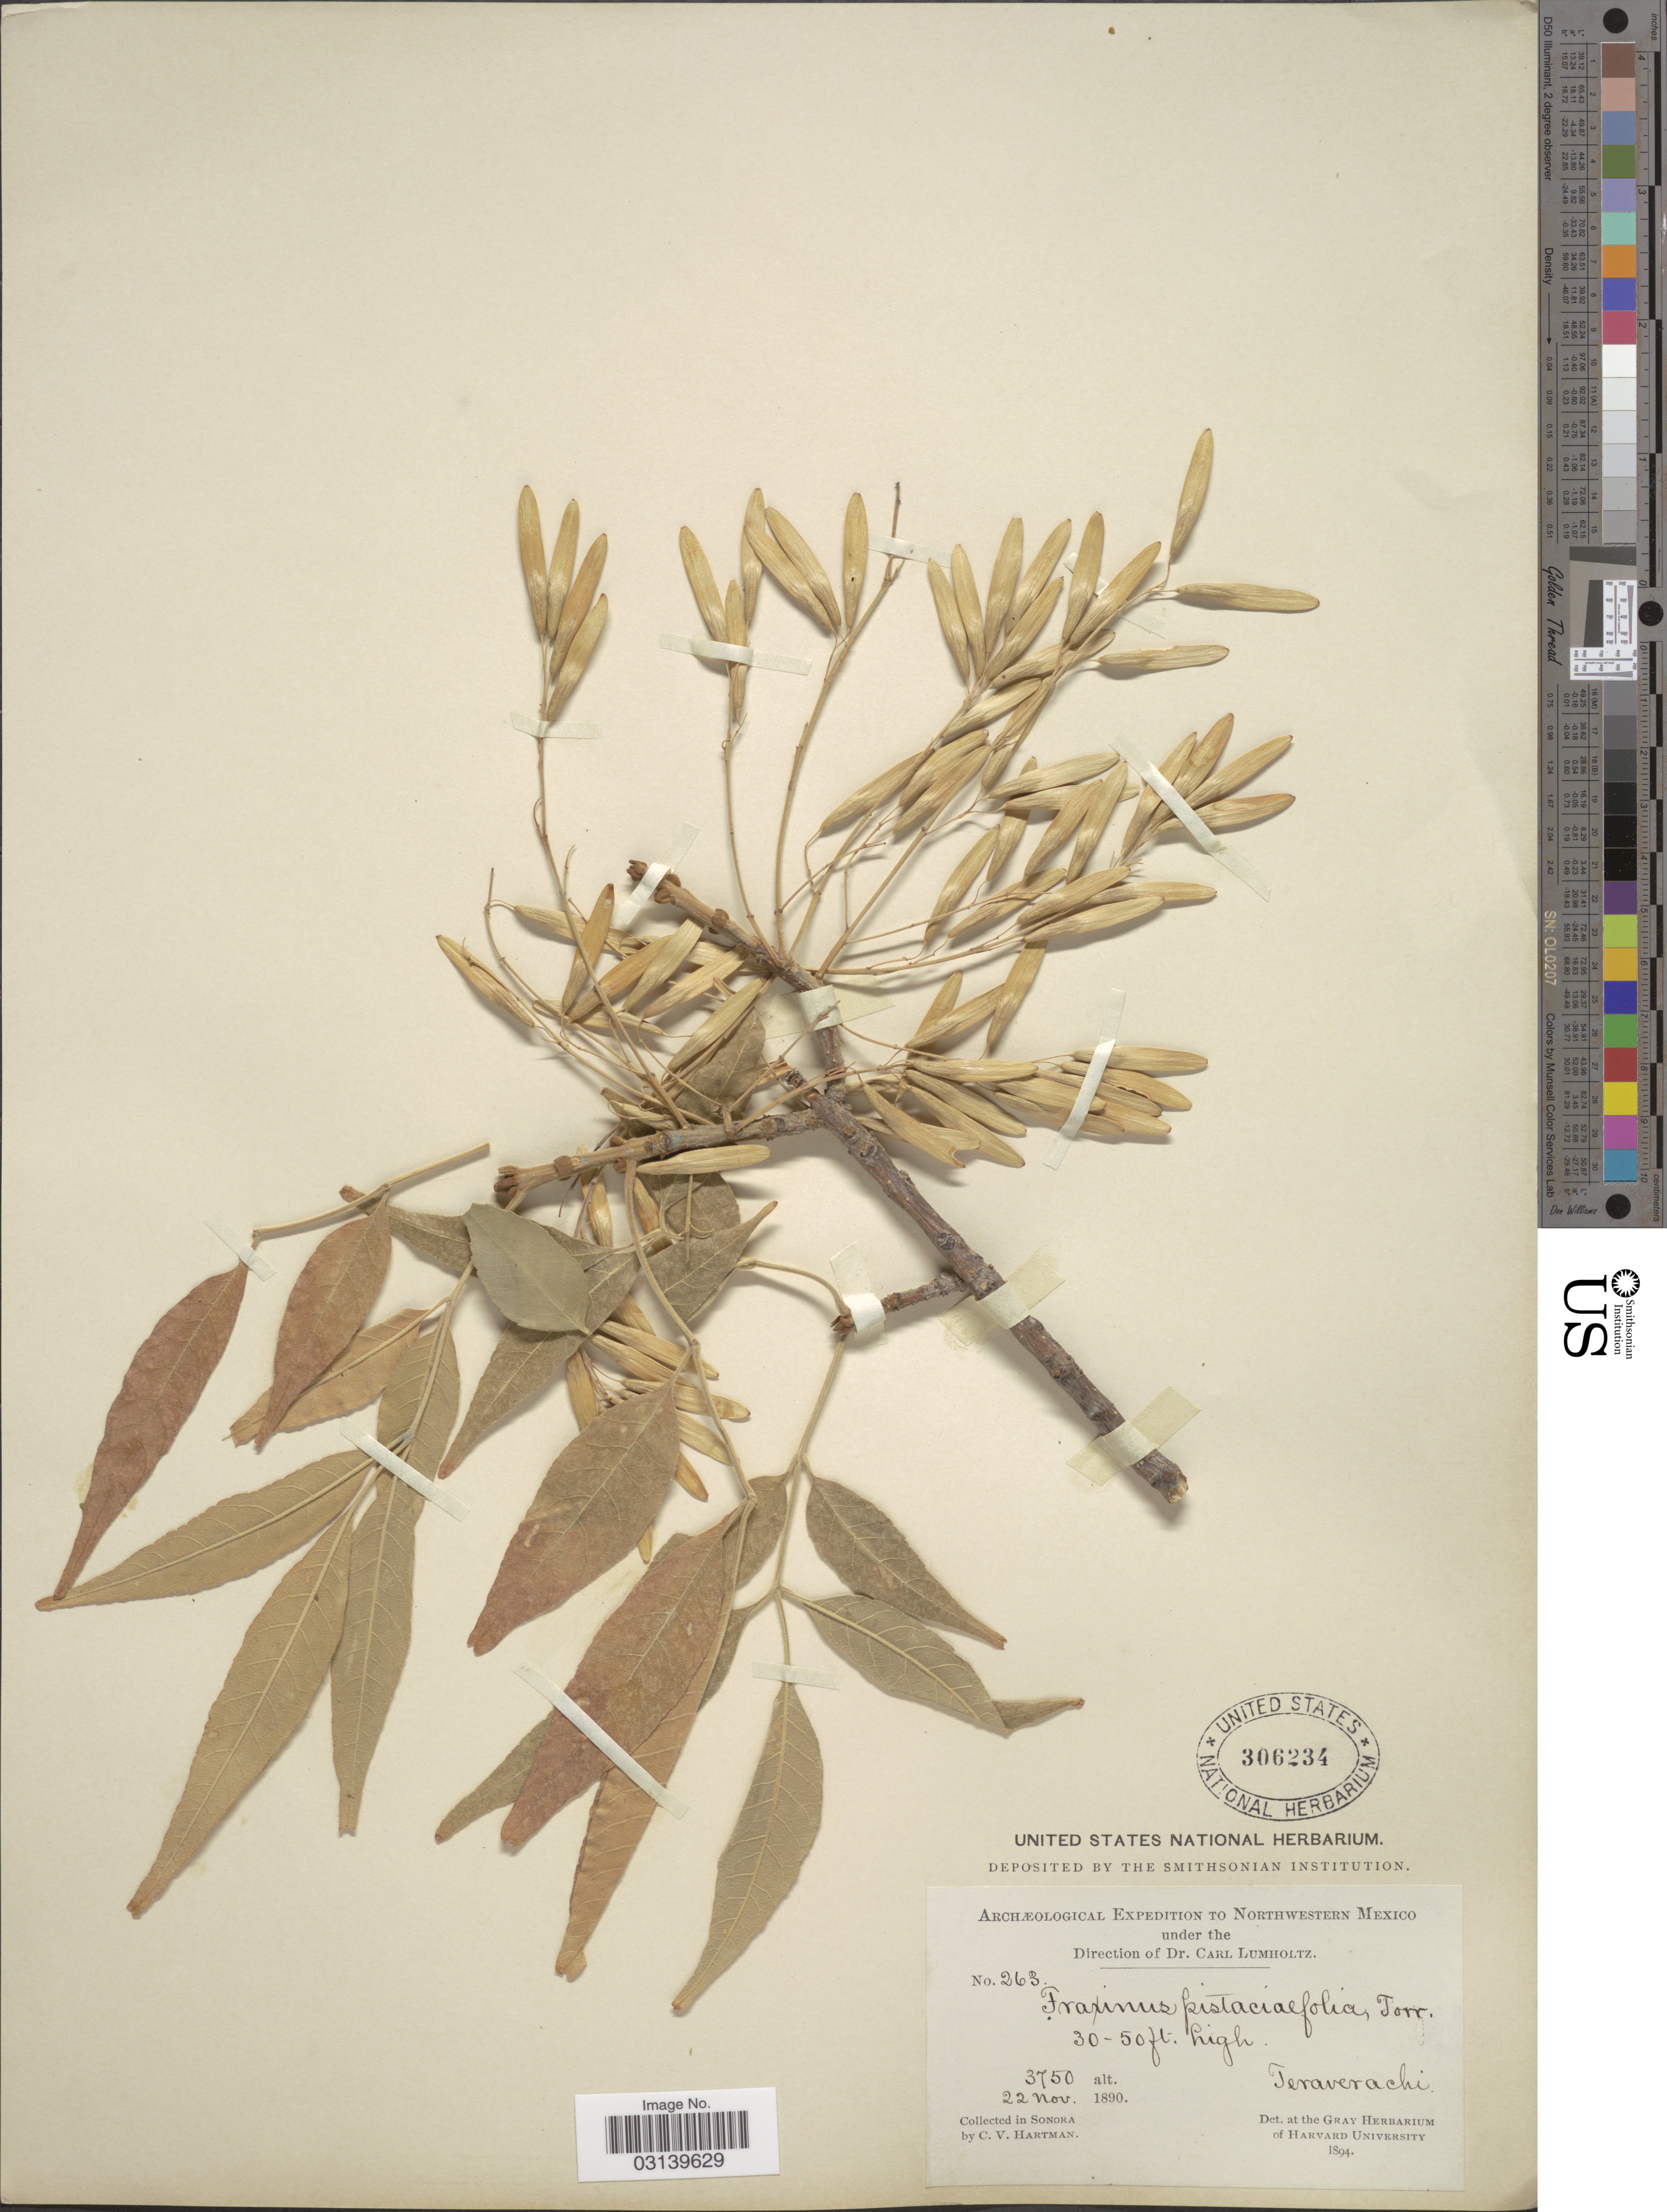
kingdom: Plantae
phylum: Tracheophyta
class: Magnoliopsida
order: Lamiales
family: Oleaceae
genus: Fraxinus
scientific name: Fraxinus pistaciaefolia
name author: Torr.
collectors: C. V. Hartman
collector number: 263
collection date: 1890-11-22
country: Mexico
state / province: Sonora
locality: Northwestern Mexico. Teraverachi.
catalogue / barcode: US 306234